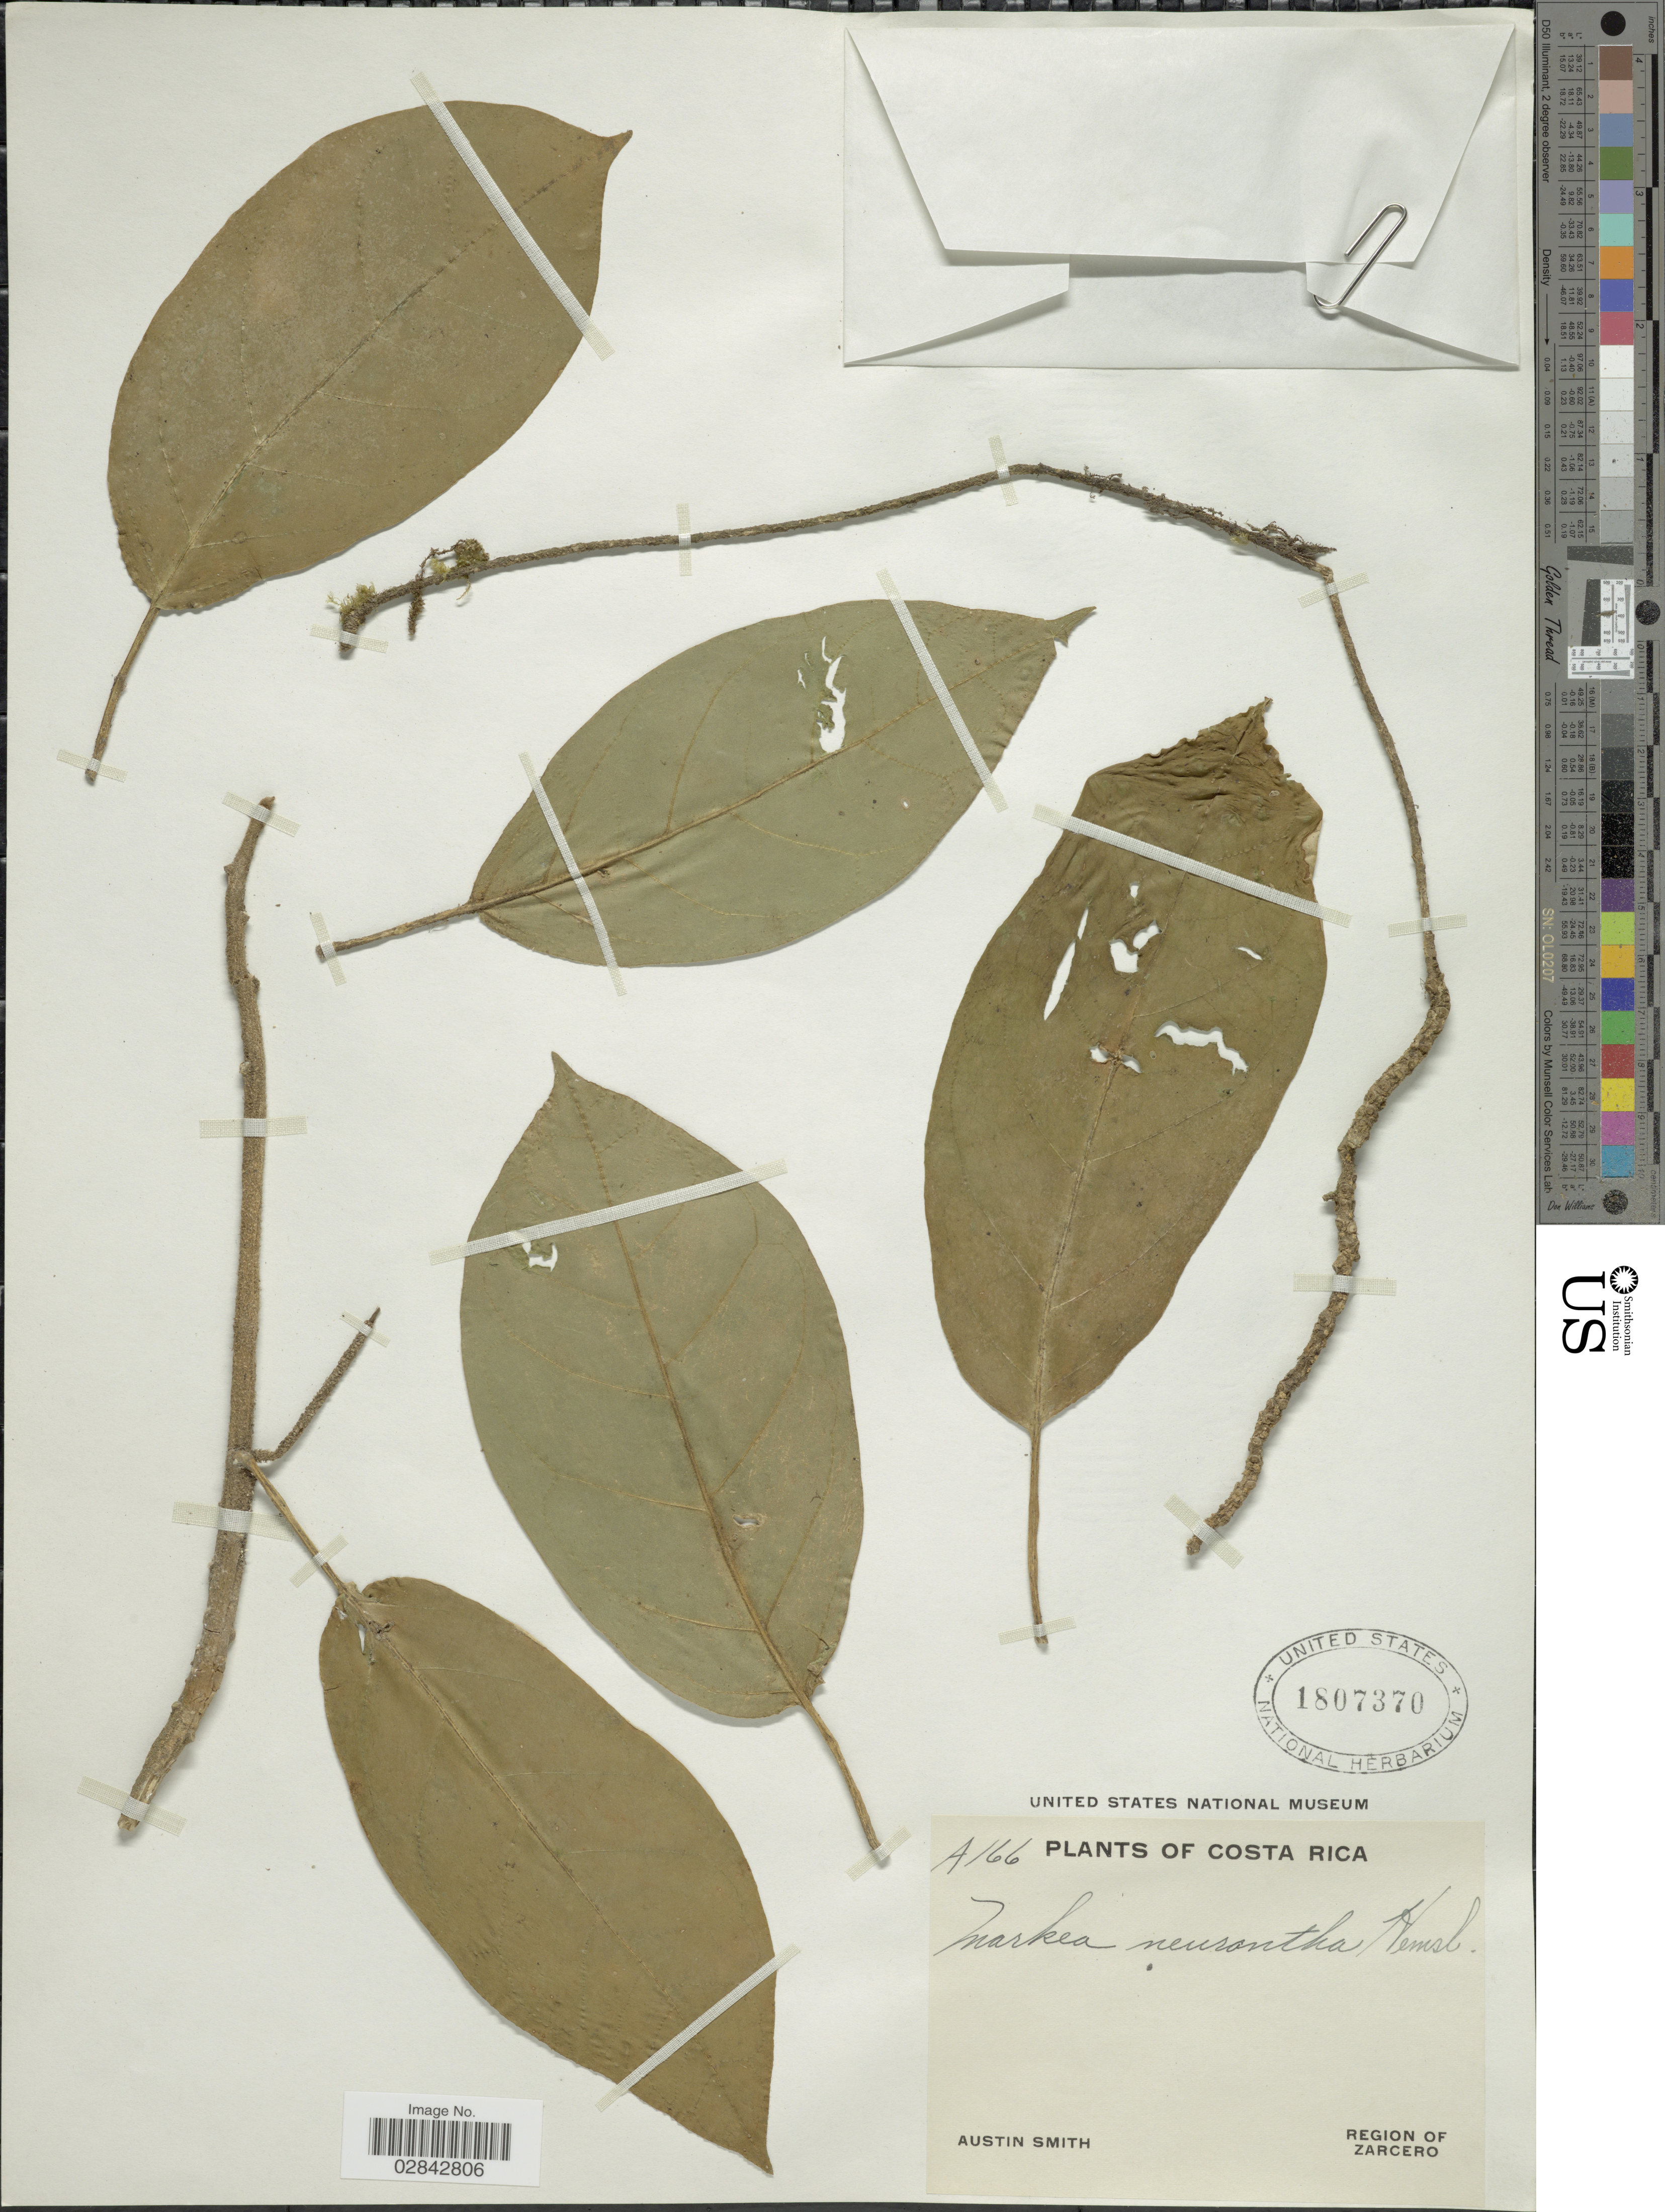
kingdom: Plantae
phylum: Tracheophyta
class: Magnoliopsida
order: Solanales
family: Solanaceae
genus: Markea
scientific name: Markea neurantha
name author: Hemsl.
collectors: Aust P. Smith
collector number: A166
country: Costa Rica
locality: Region of Zarcero.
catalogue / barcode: US 1807370